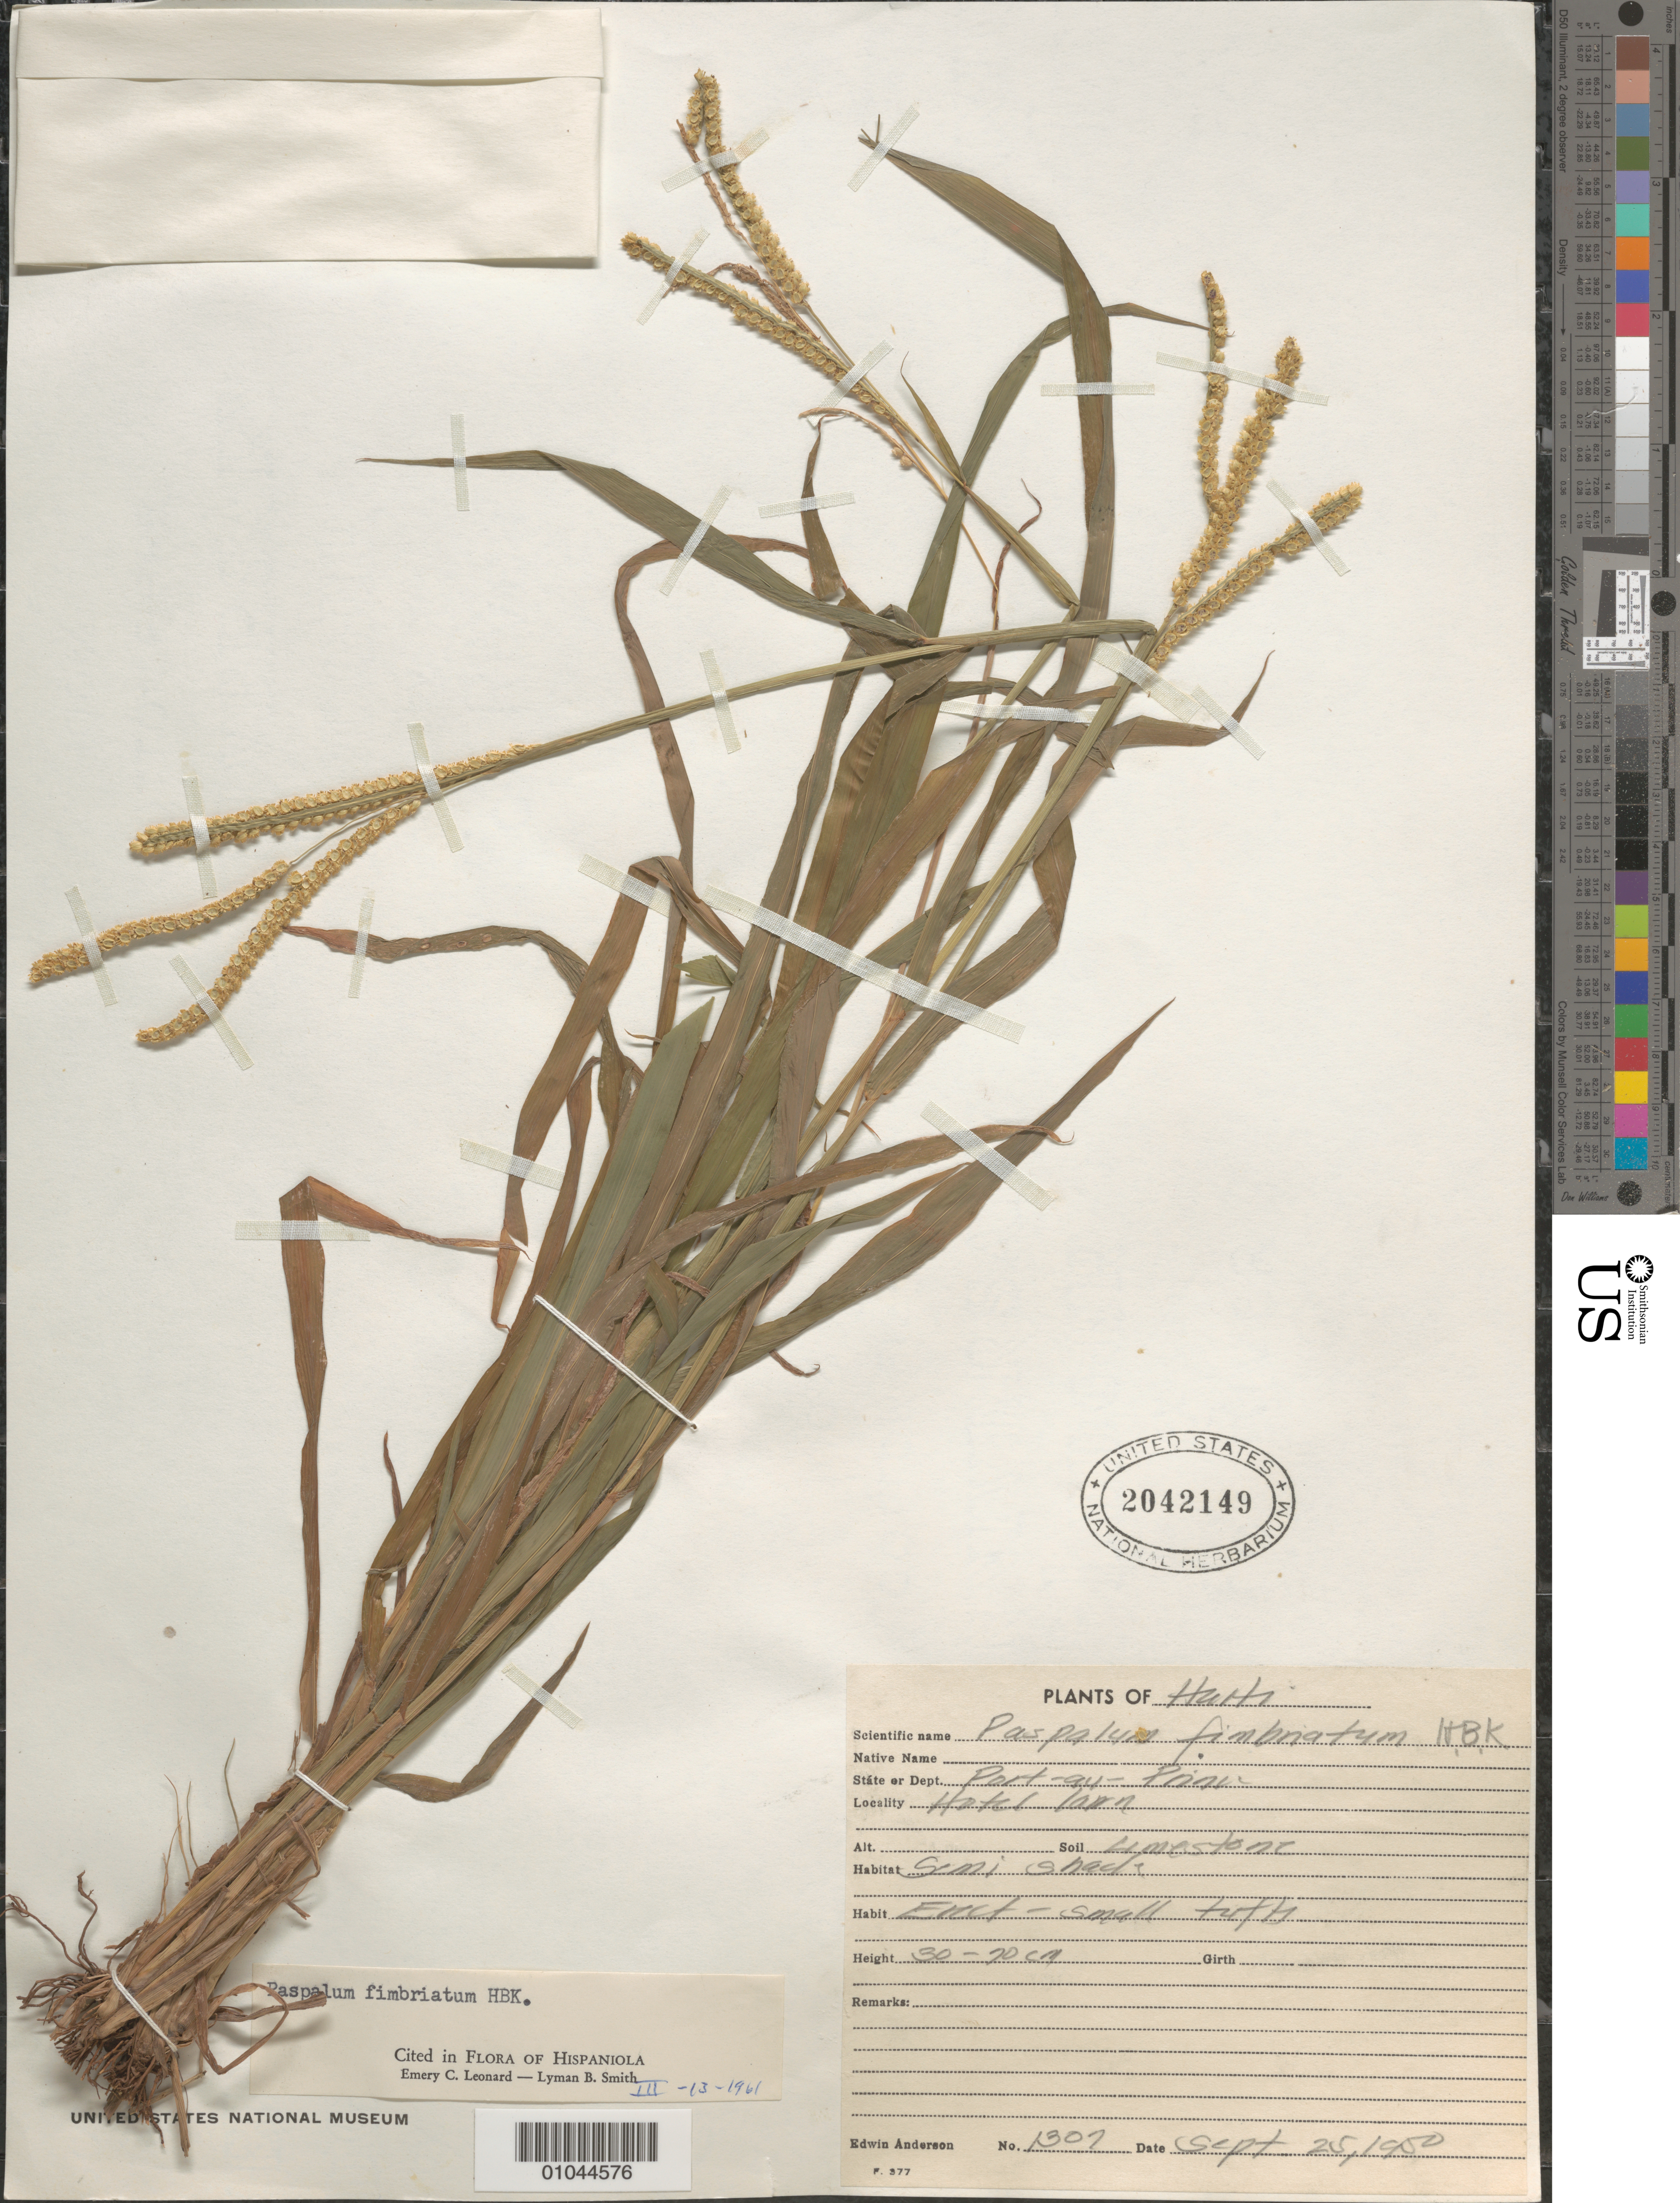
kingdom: Plantae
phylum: Tracheophyta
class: Liliopsida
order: Poales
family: Poaceae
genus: Paspalum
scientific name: Paspalum fimbriatum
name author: Kunth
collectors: E. Anderson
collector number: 1307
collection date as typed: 25 Sep 1950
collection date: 1950-09-25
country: Haiti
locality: Port-au-Prince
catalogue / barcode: US 2042149